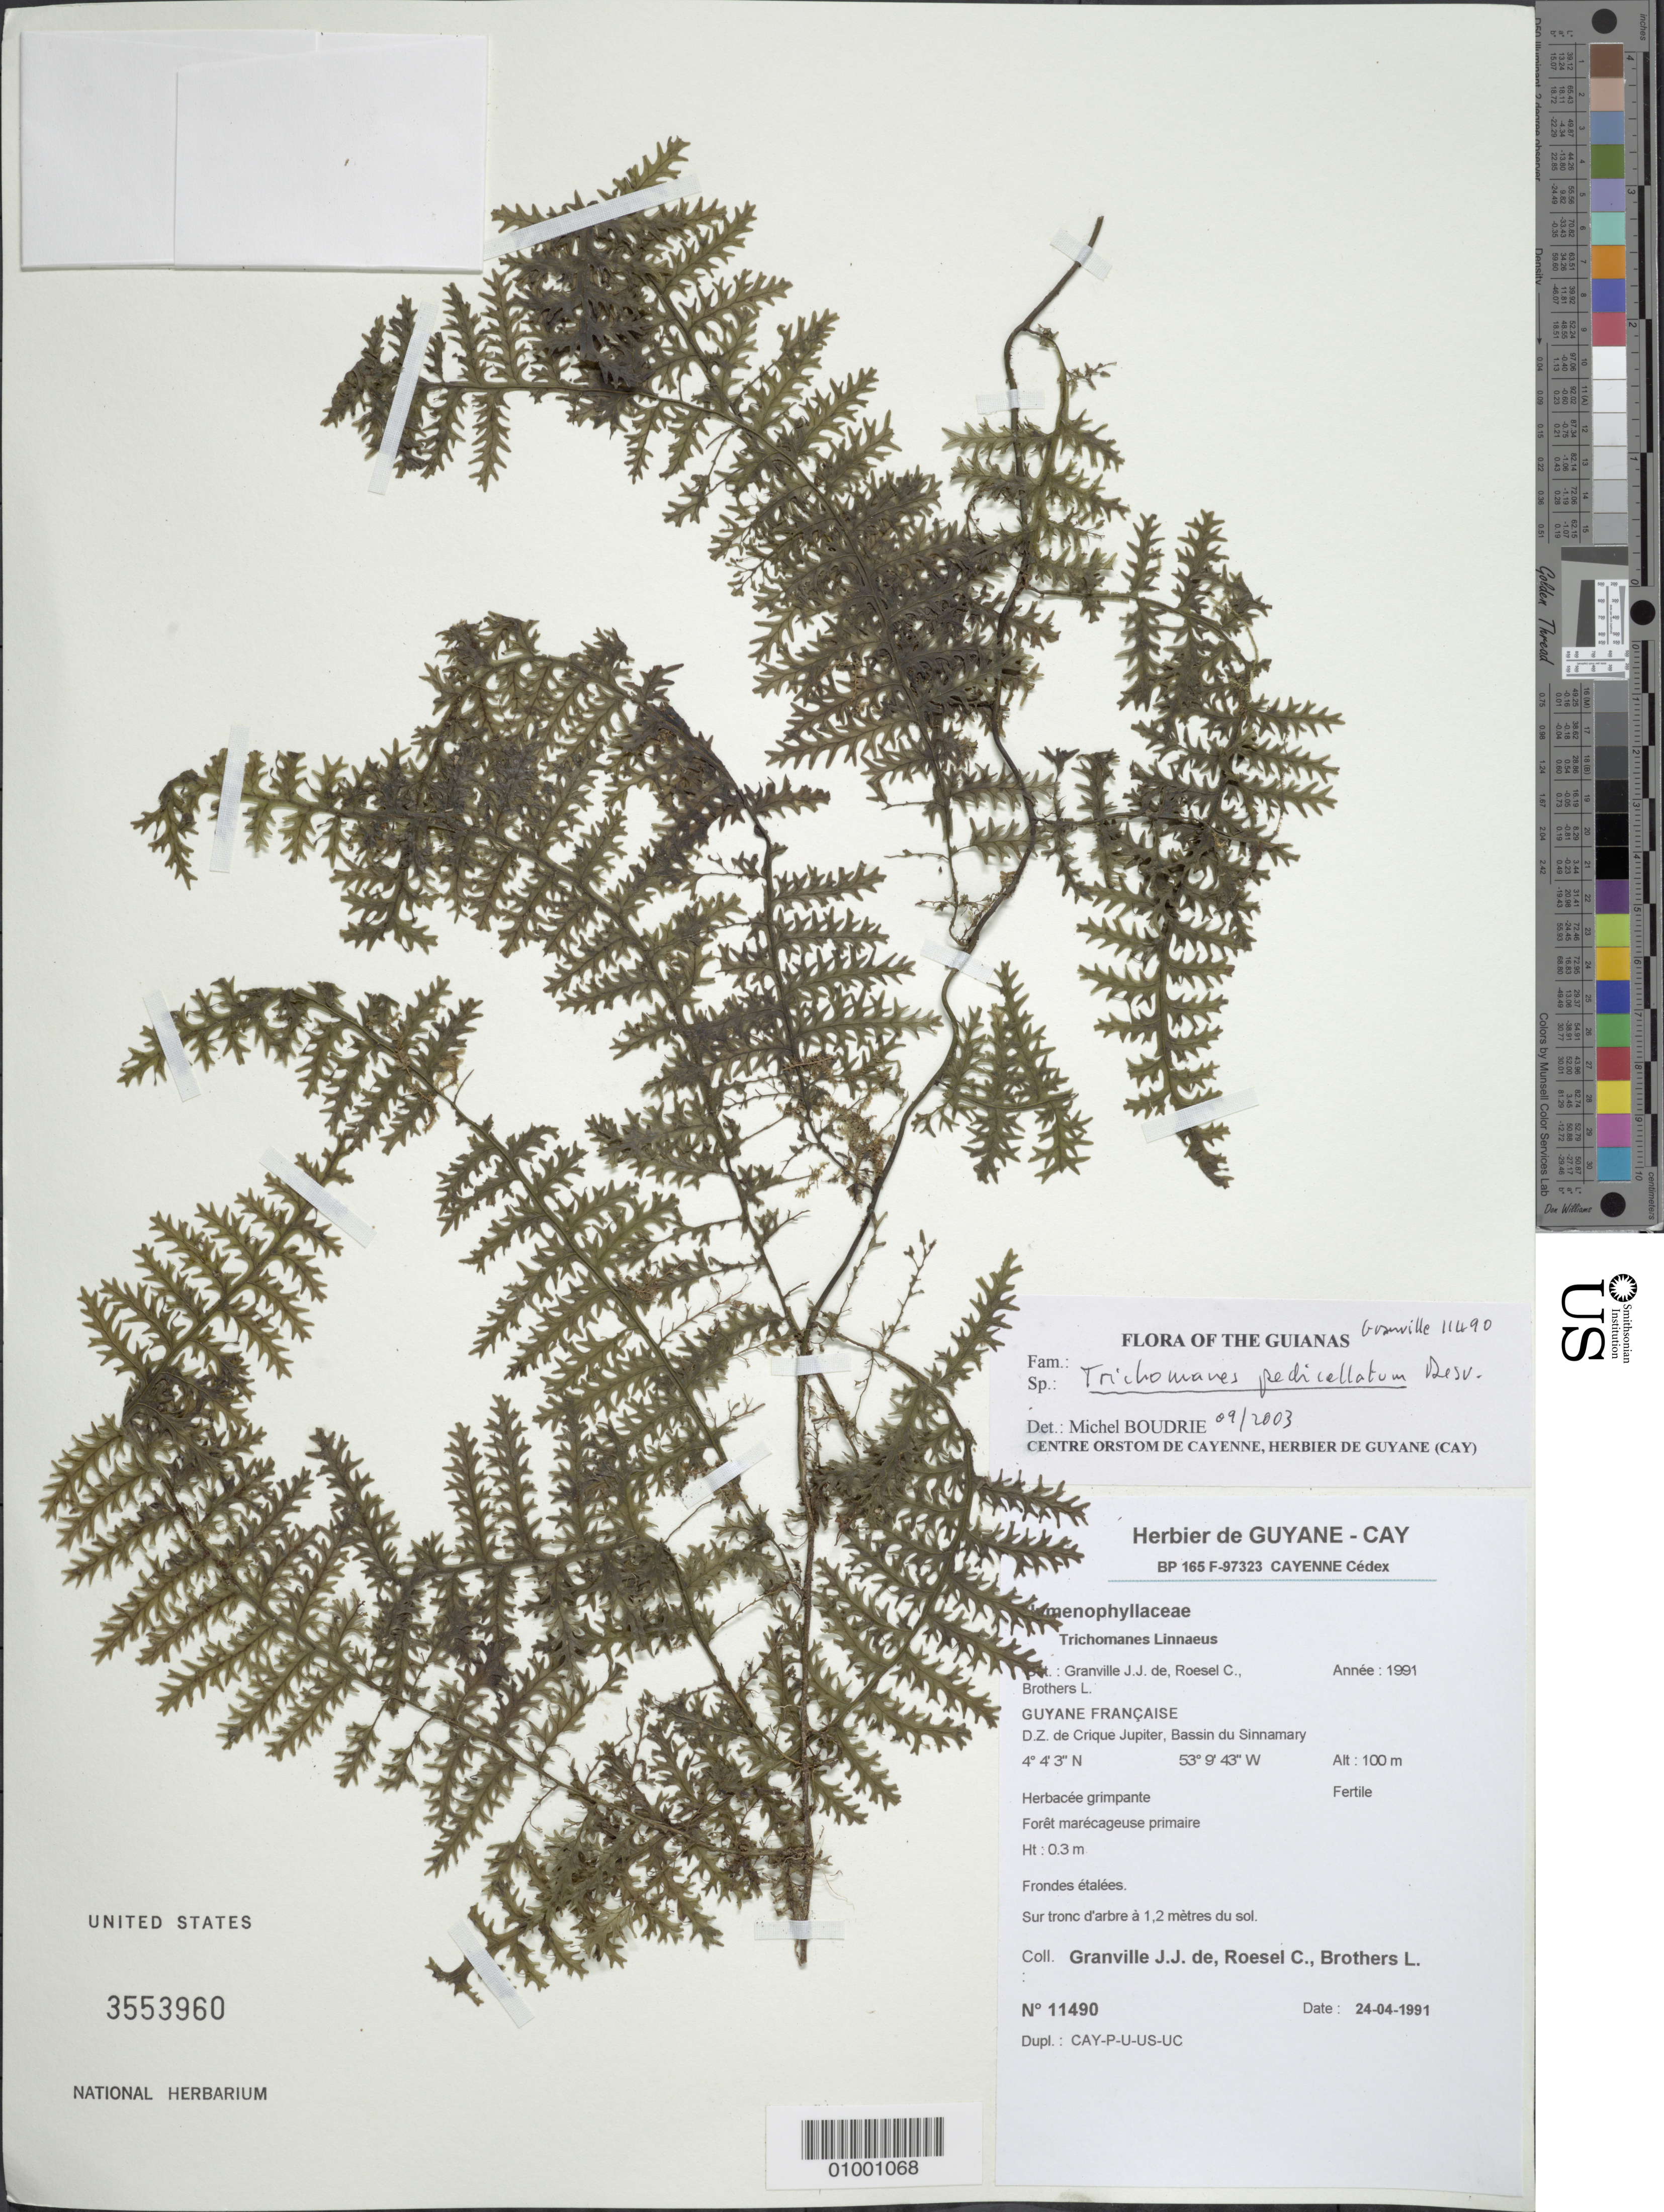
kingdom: Plantae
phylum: Tracheophyta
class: Polypodiopsida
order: Hymenophyllales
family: Hymenophyllaceae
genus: Trichomanes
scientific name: Trichomanes pedicellatum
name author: Desv.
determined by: Boudrie, M.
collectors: J.-J. de Granville, C. S. Roesel & L. Brothers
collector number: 11490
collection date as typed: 24-Apr-91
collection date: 1991-04-24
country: French Guiana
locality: D.Z. de Crique Jupiter, Bassin du Sinnamary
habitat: Foret marecageuse primaire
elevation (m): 100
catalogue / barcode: US 3553960